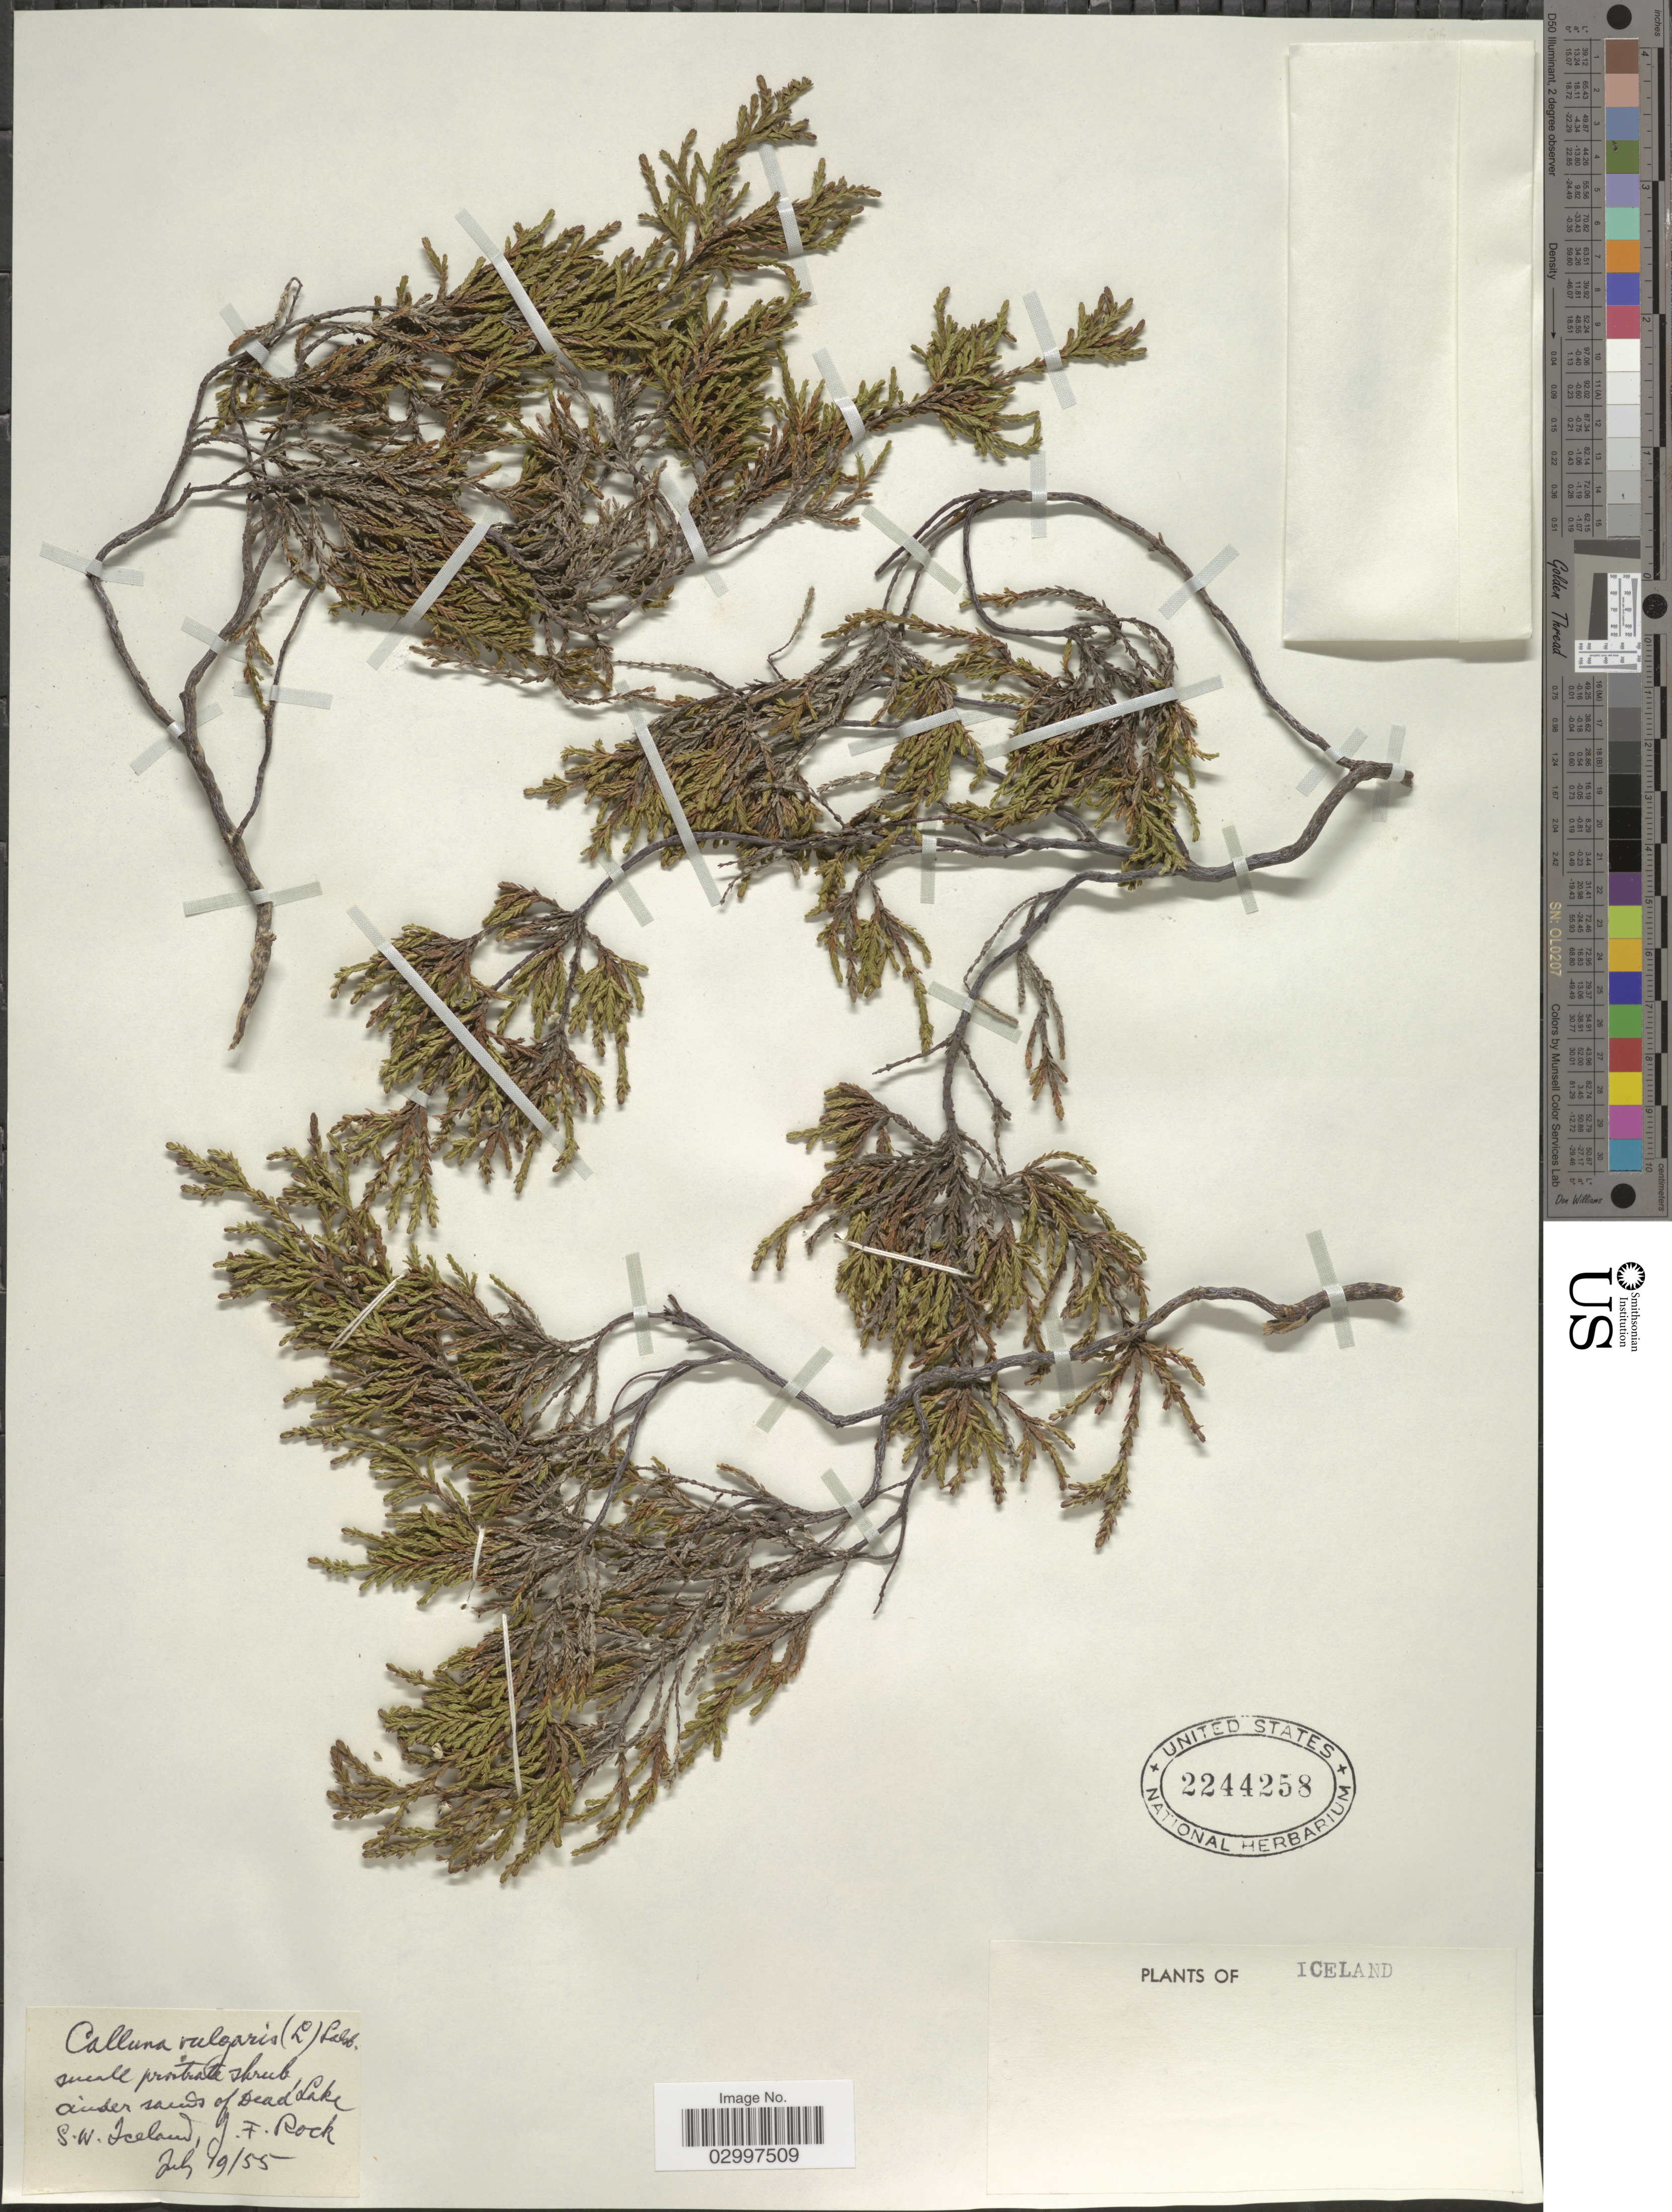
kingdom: Plantae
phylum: Tracheophyta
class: Magnoliopsida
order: Ericales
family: Ericaceae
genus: Calluna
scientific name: Calluna vulgaris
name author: (L.) Hull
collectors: J. Rock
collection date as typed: Transcribed d/m/y: 19/7/55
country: Iceland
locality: Dead Lake S.W. Iceland.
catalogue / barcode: US 2244258